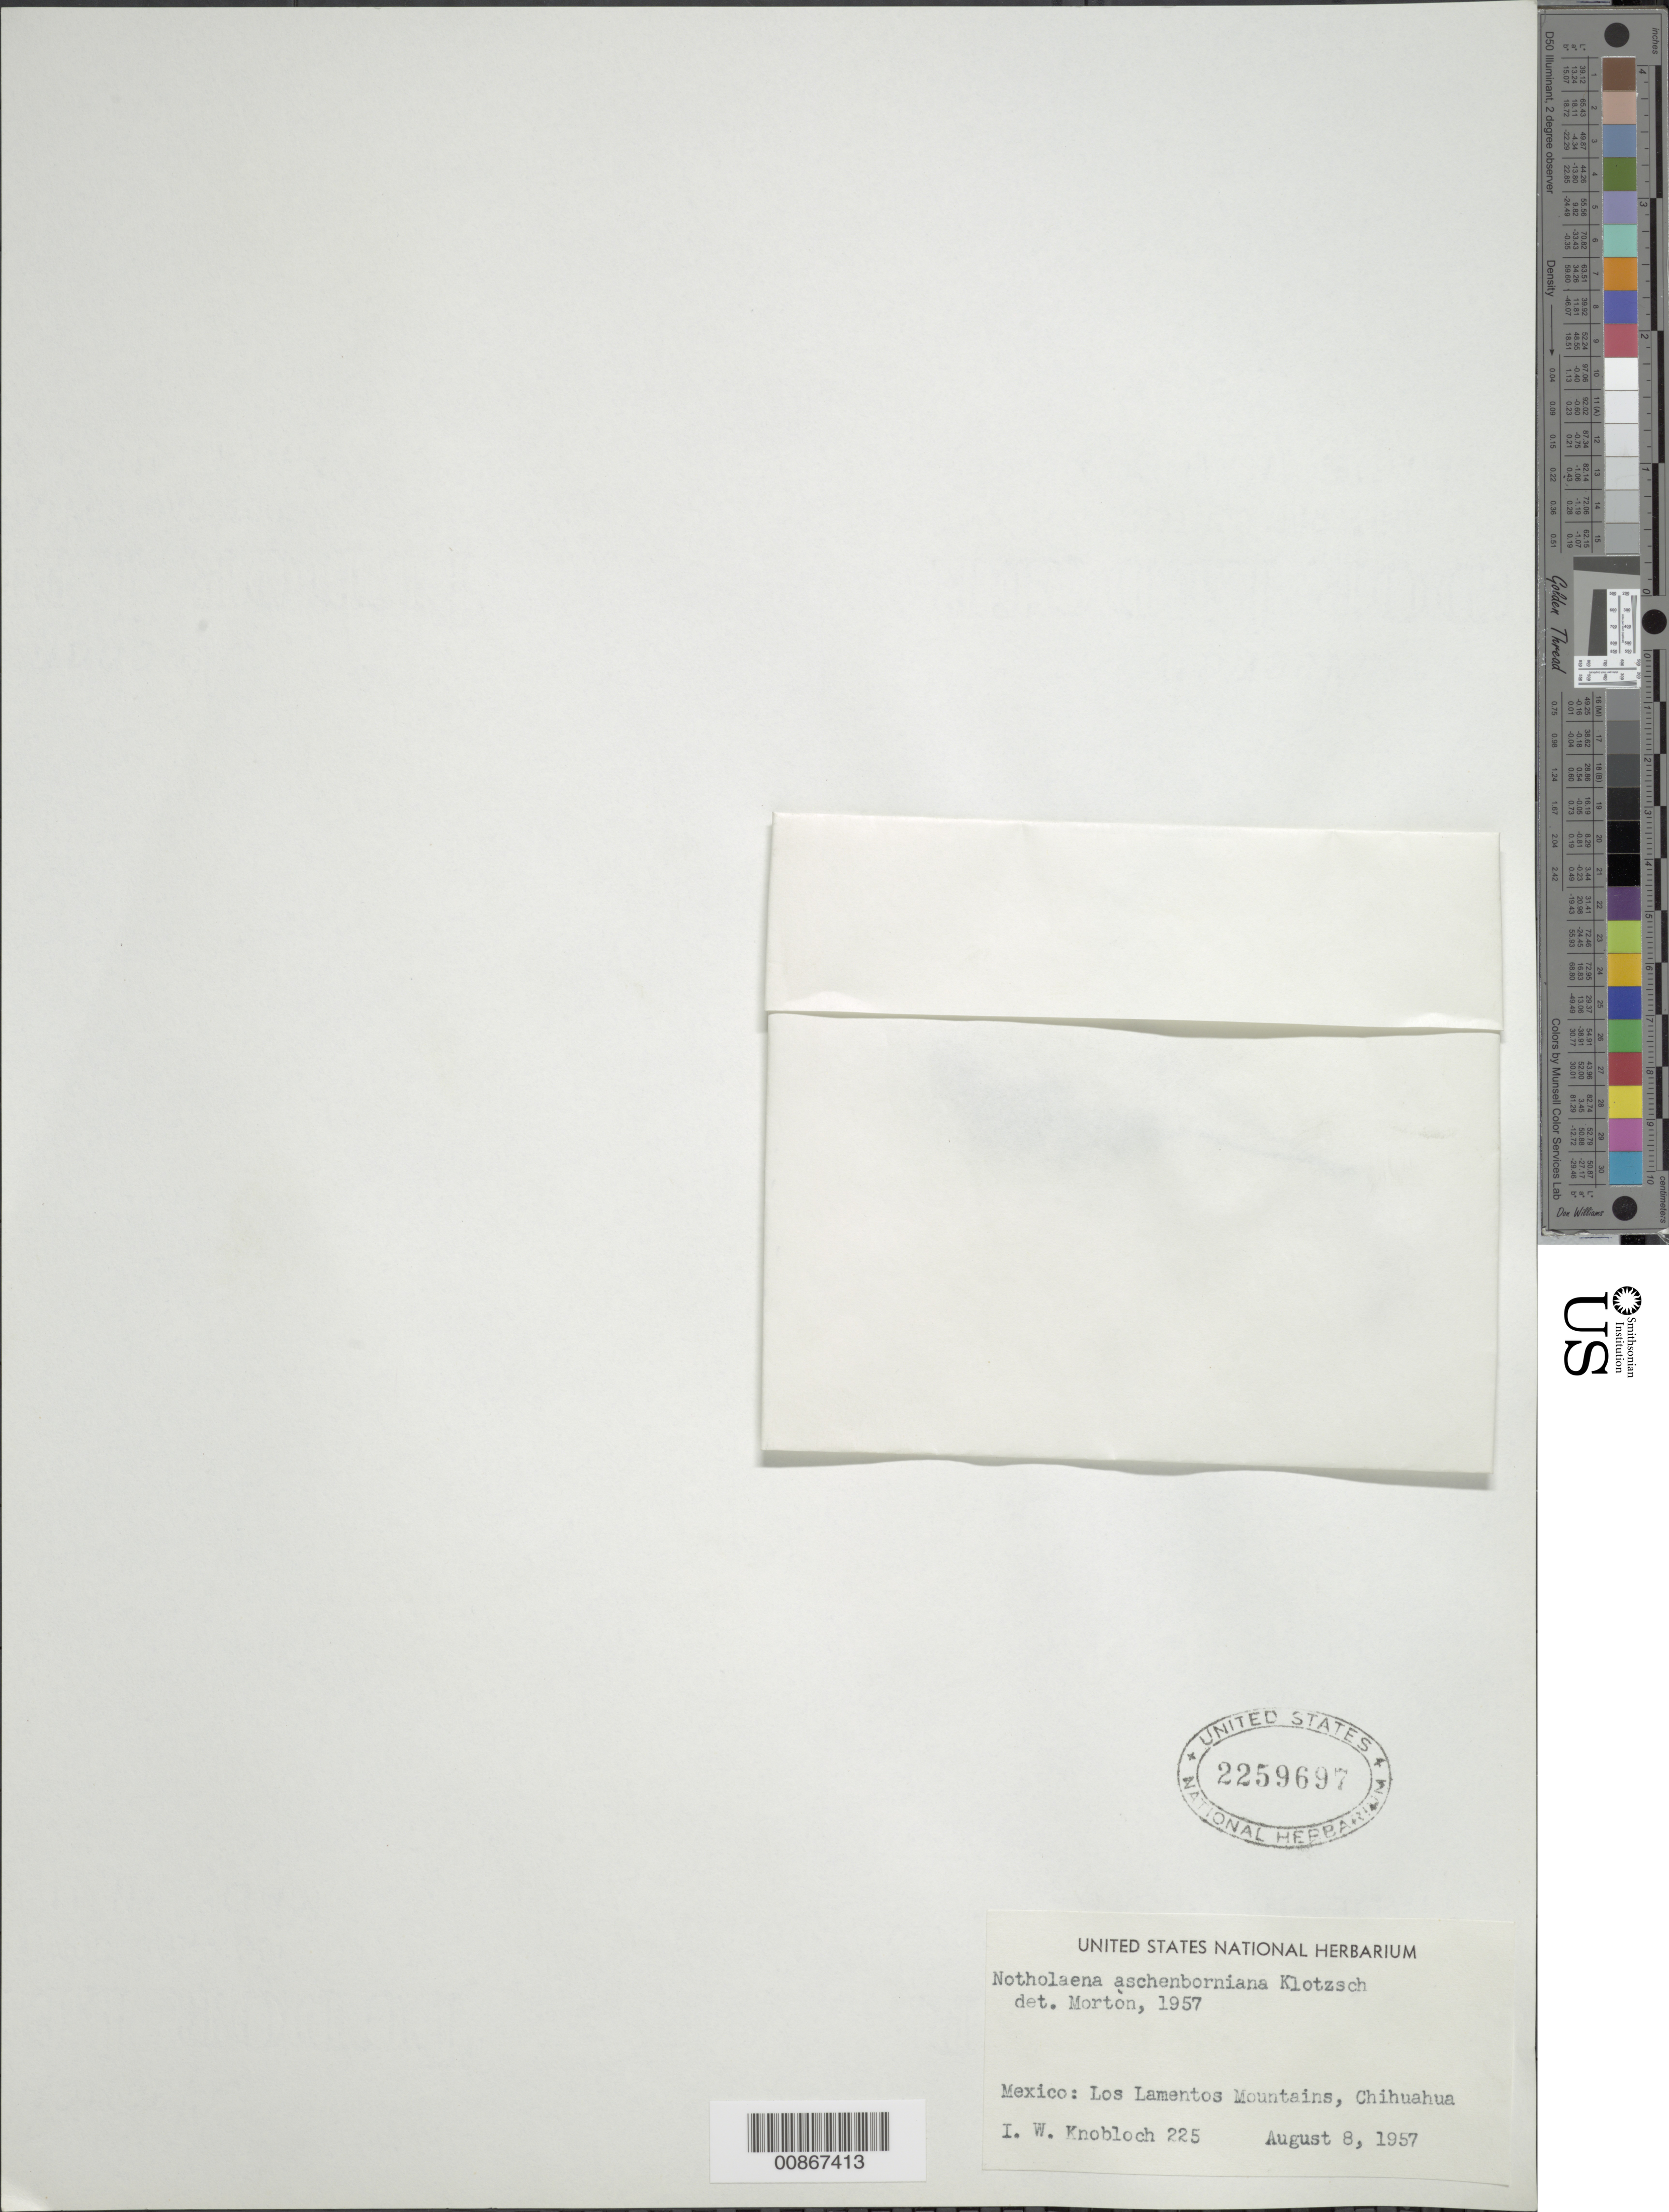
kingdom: Plantae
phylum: Tracheophyta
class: Polypodiopsida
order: Polypodiales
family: Pteridaceae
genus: Notholaena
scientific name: Notholaena aschenborniana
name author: Klotzsch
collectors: I. W. Knobloch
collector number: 225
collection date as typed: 08 Aug 1957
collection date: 1957-08-08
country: Mexico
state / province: Chihuahua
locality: Los Lamentos Mountains, Chihuahua.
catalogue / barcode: US 2259697